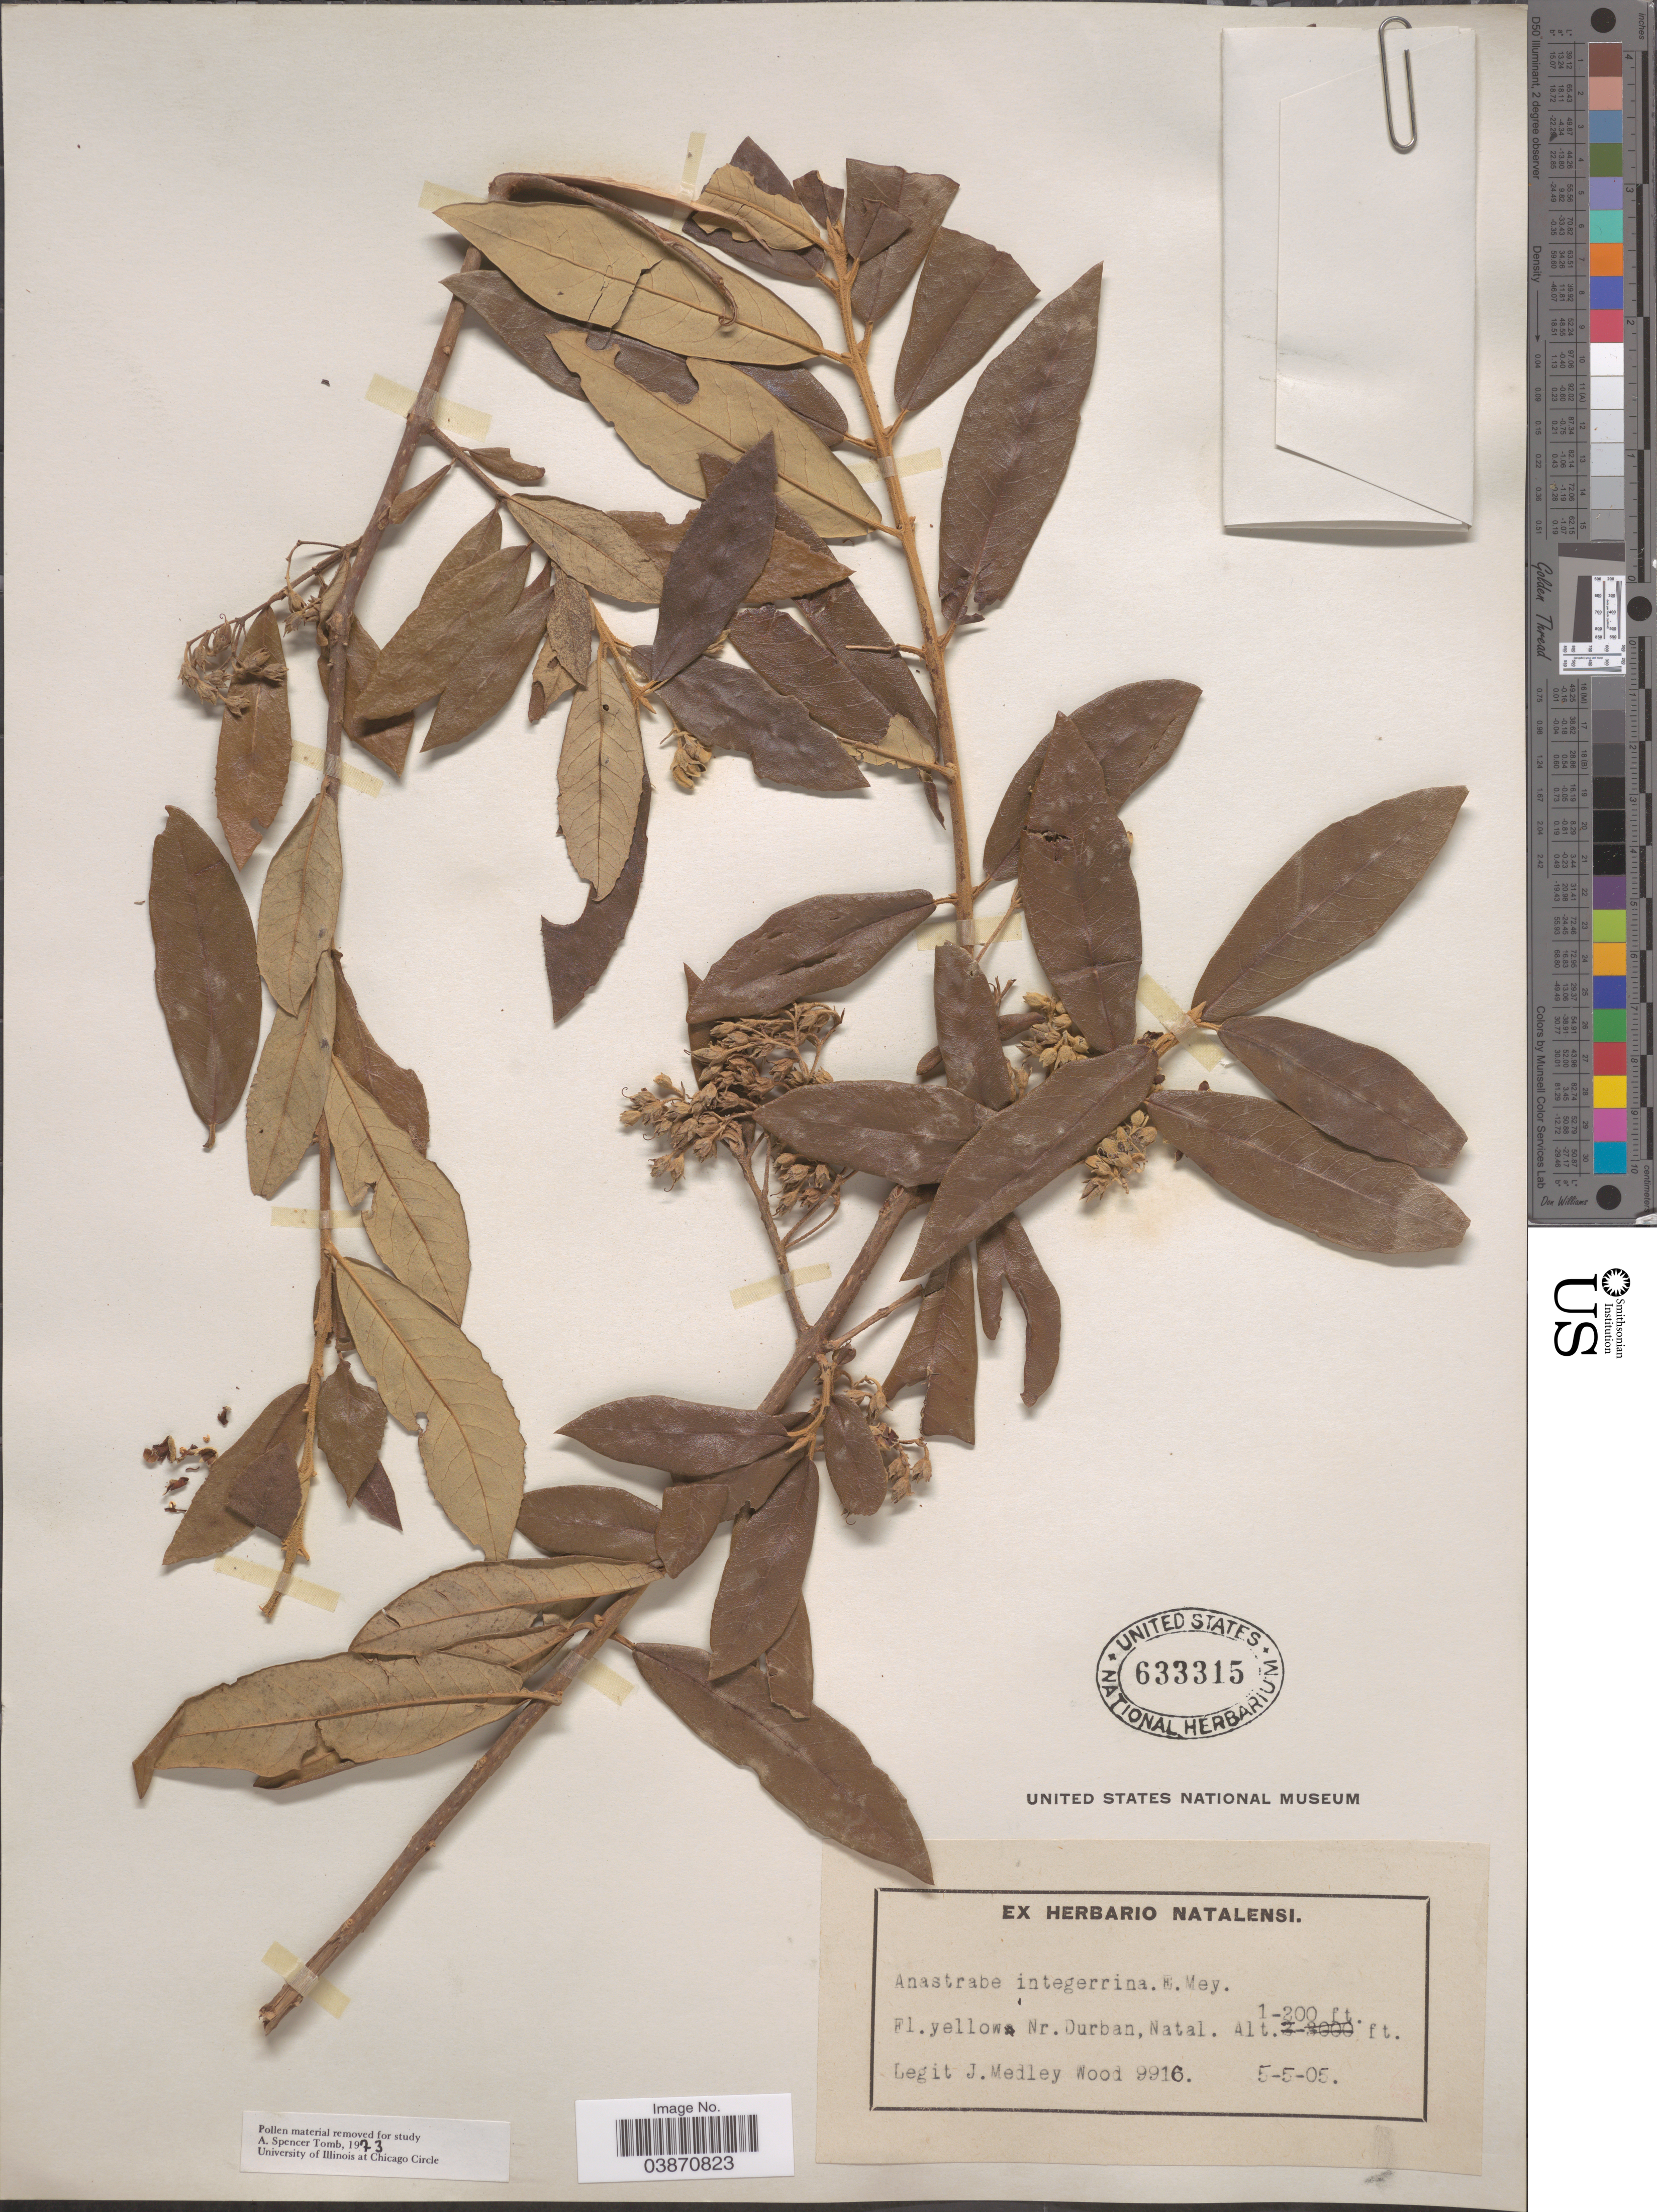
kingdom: Plantae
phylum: Tracheophyta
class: Magnoliopsida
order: Lamiales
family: Stilbaceae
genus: Anastrabe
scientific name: Anastrabe integerrima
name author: E. Mey. ex Benth.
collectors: J. Medley Wood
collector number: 9916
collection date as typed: Transcribed d/m/y: 5/5/5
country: South Africa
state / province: KwaZulu-Natal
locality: Nr. Durban, Natal.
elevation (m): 30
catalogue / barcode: US 633315